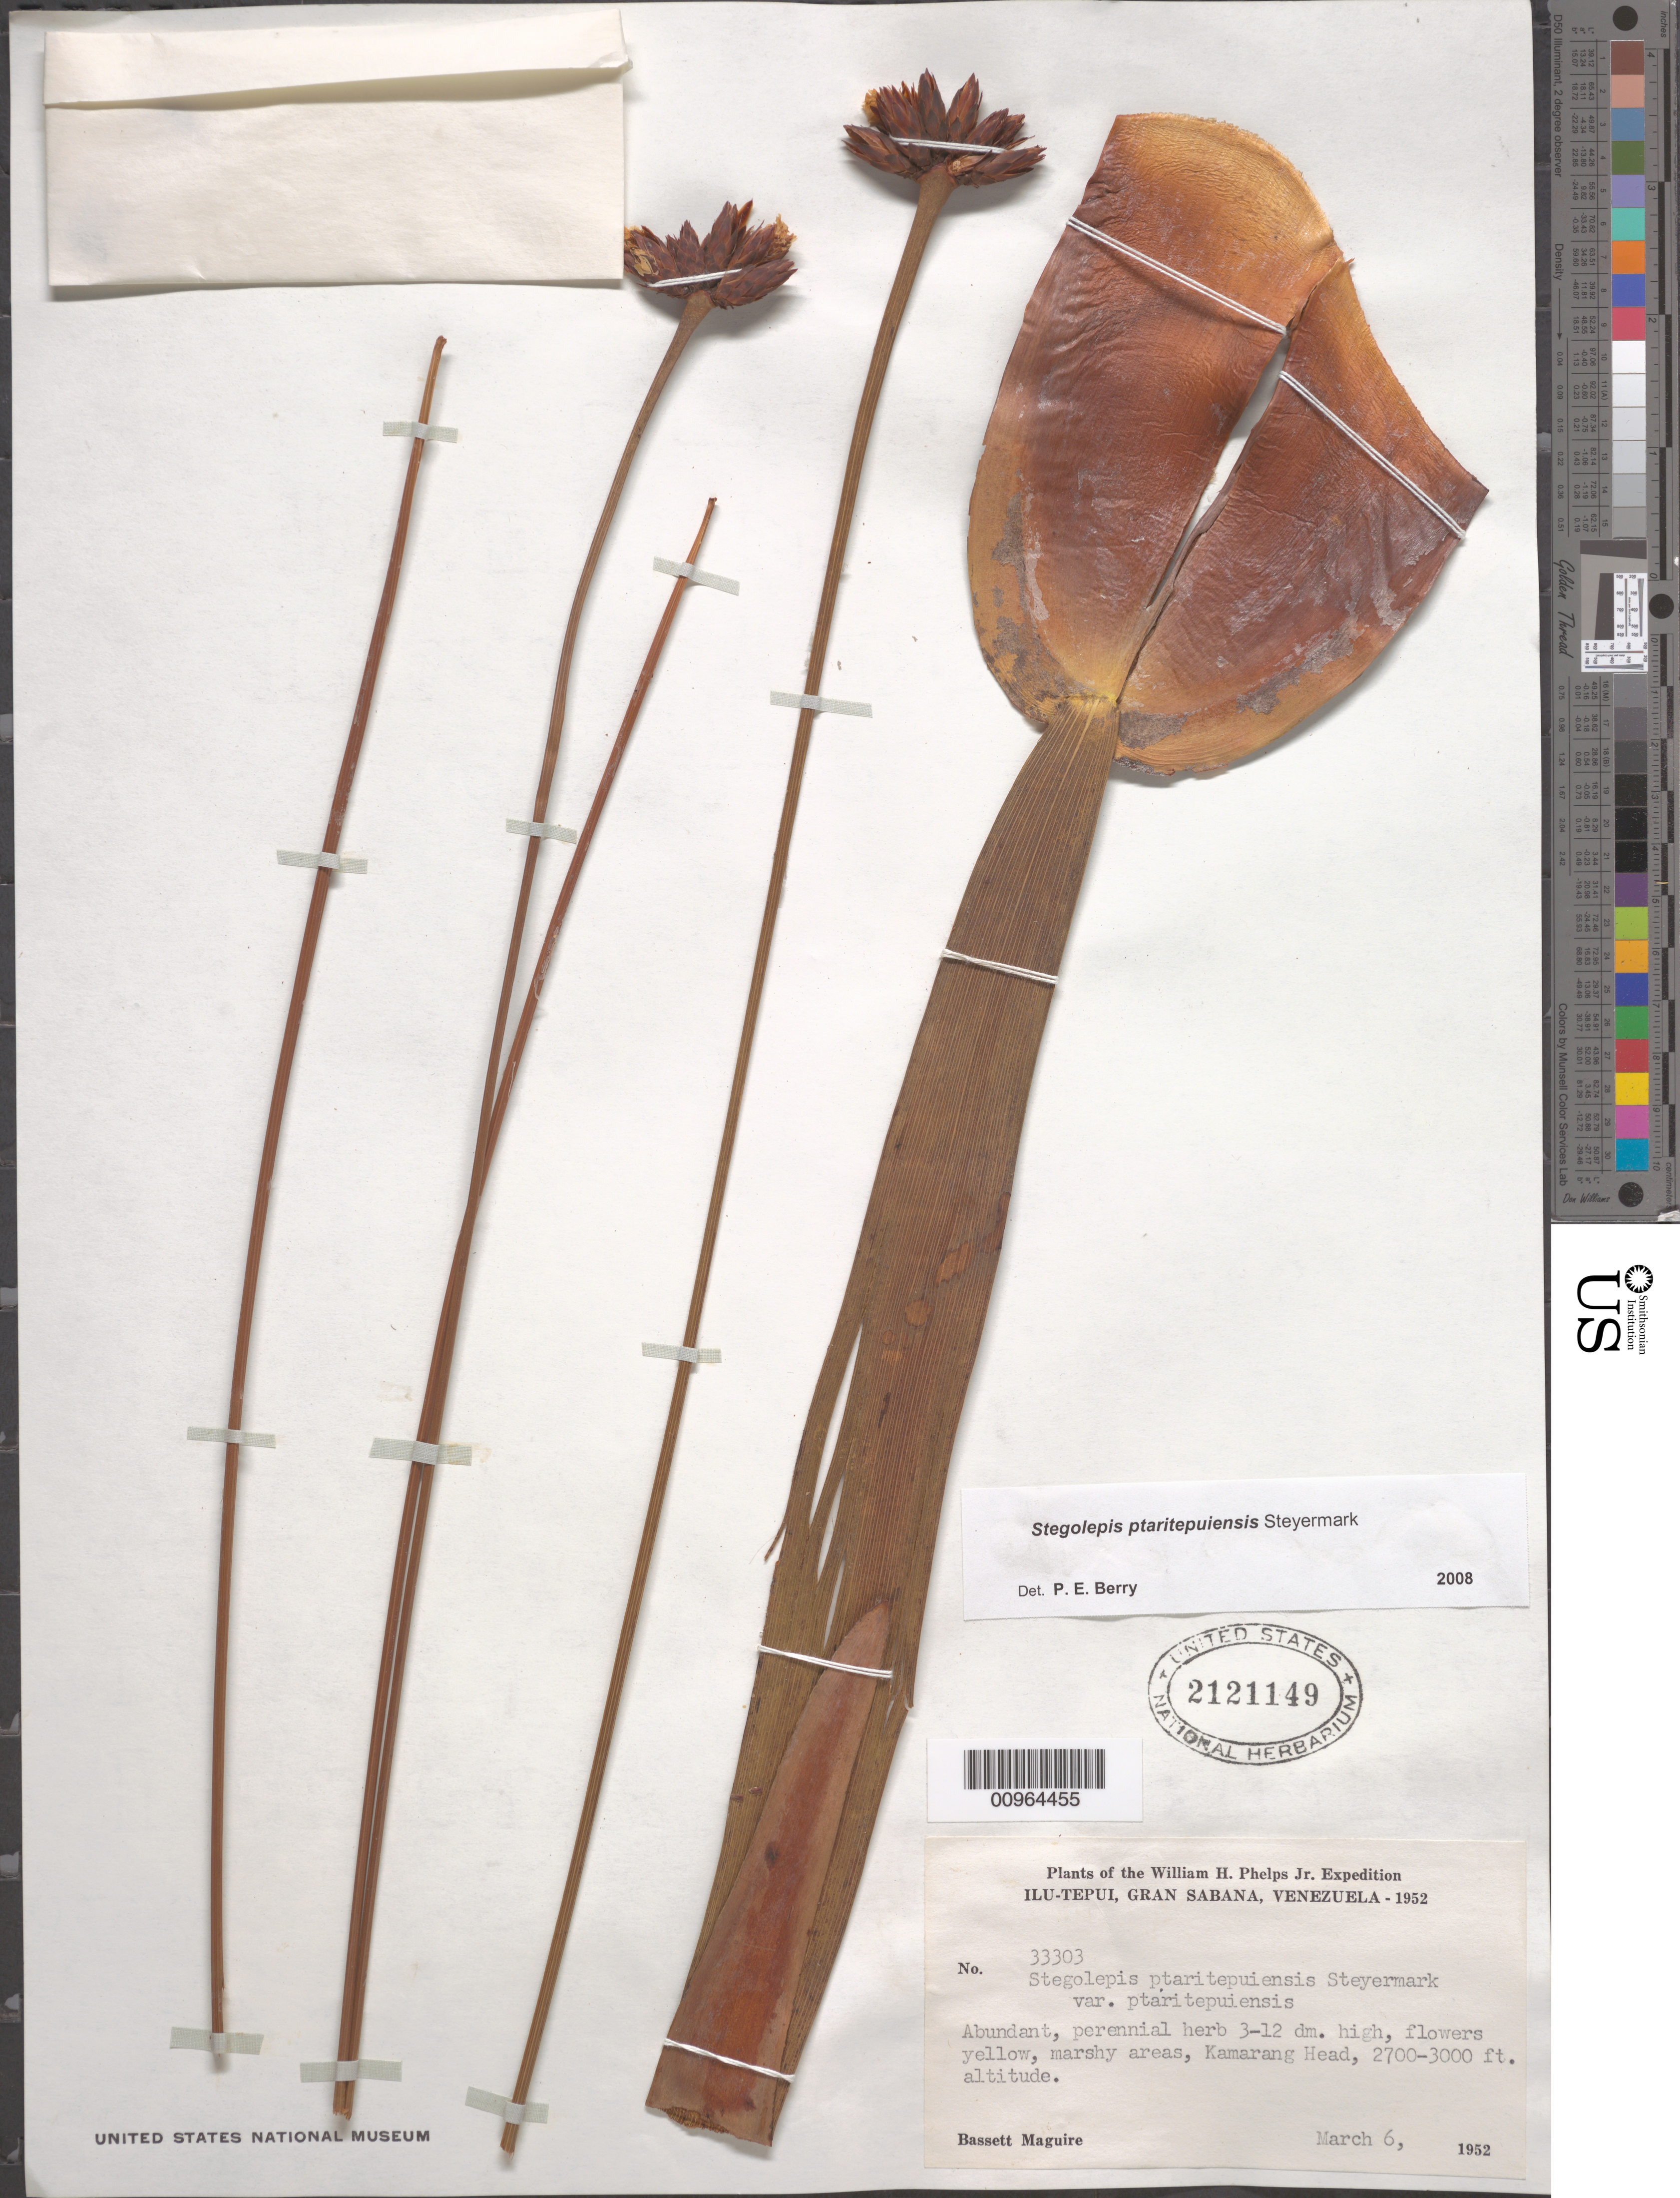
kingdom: Plantae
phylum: Tracheophyta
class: Liliopsida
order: Poales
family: Rapateaceae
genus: Stegolepis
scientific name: Stegolepis ptaritepuiensis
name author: Steyerm.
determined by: Berry, P. E., (WIS), University of Wisconsin - Madison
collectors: B. Maguire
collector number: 33303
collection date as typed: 6-Mar-52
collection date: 1952-03-06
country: Venezuela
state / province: Bolívar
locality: Gran Sabana, Ilu-tepuí, Kamarang Head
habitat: Marshy areas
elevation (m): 2700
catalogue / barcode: US 2121149